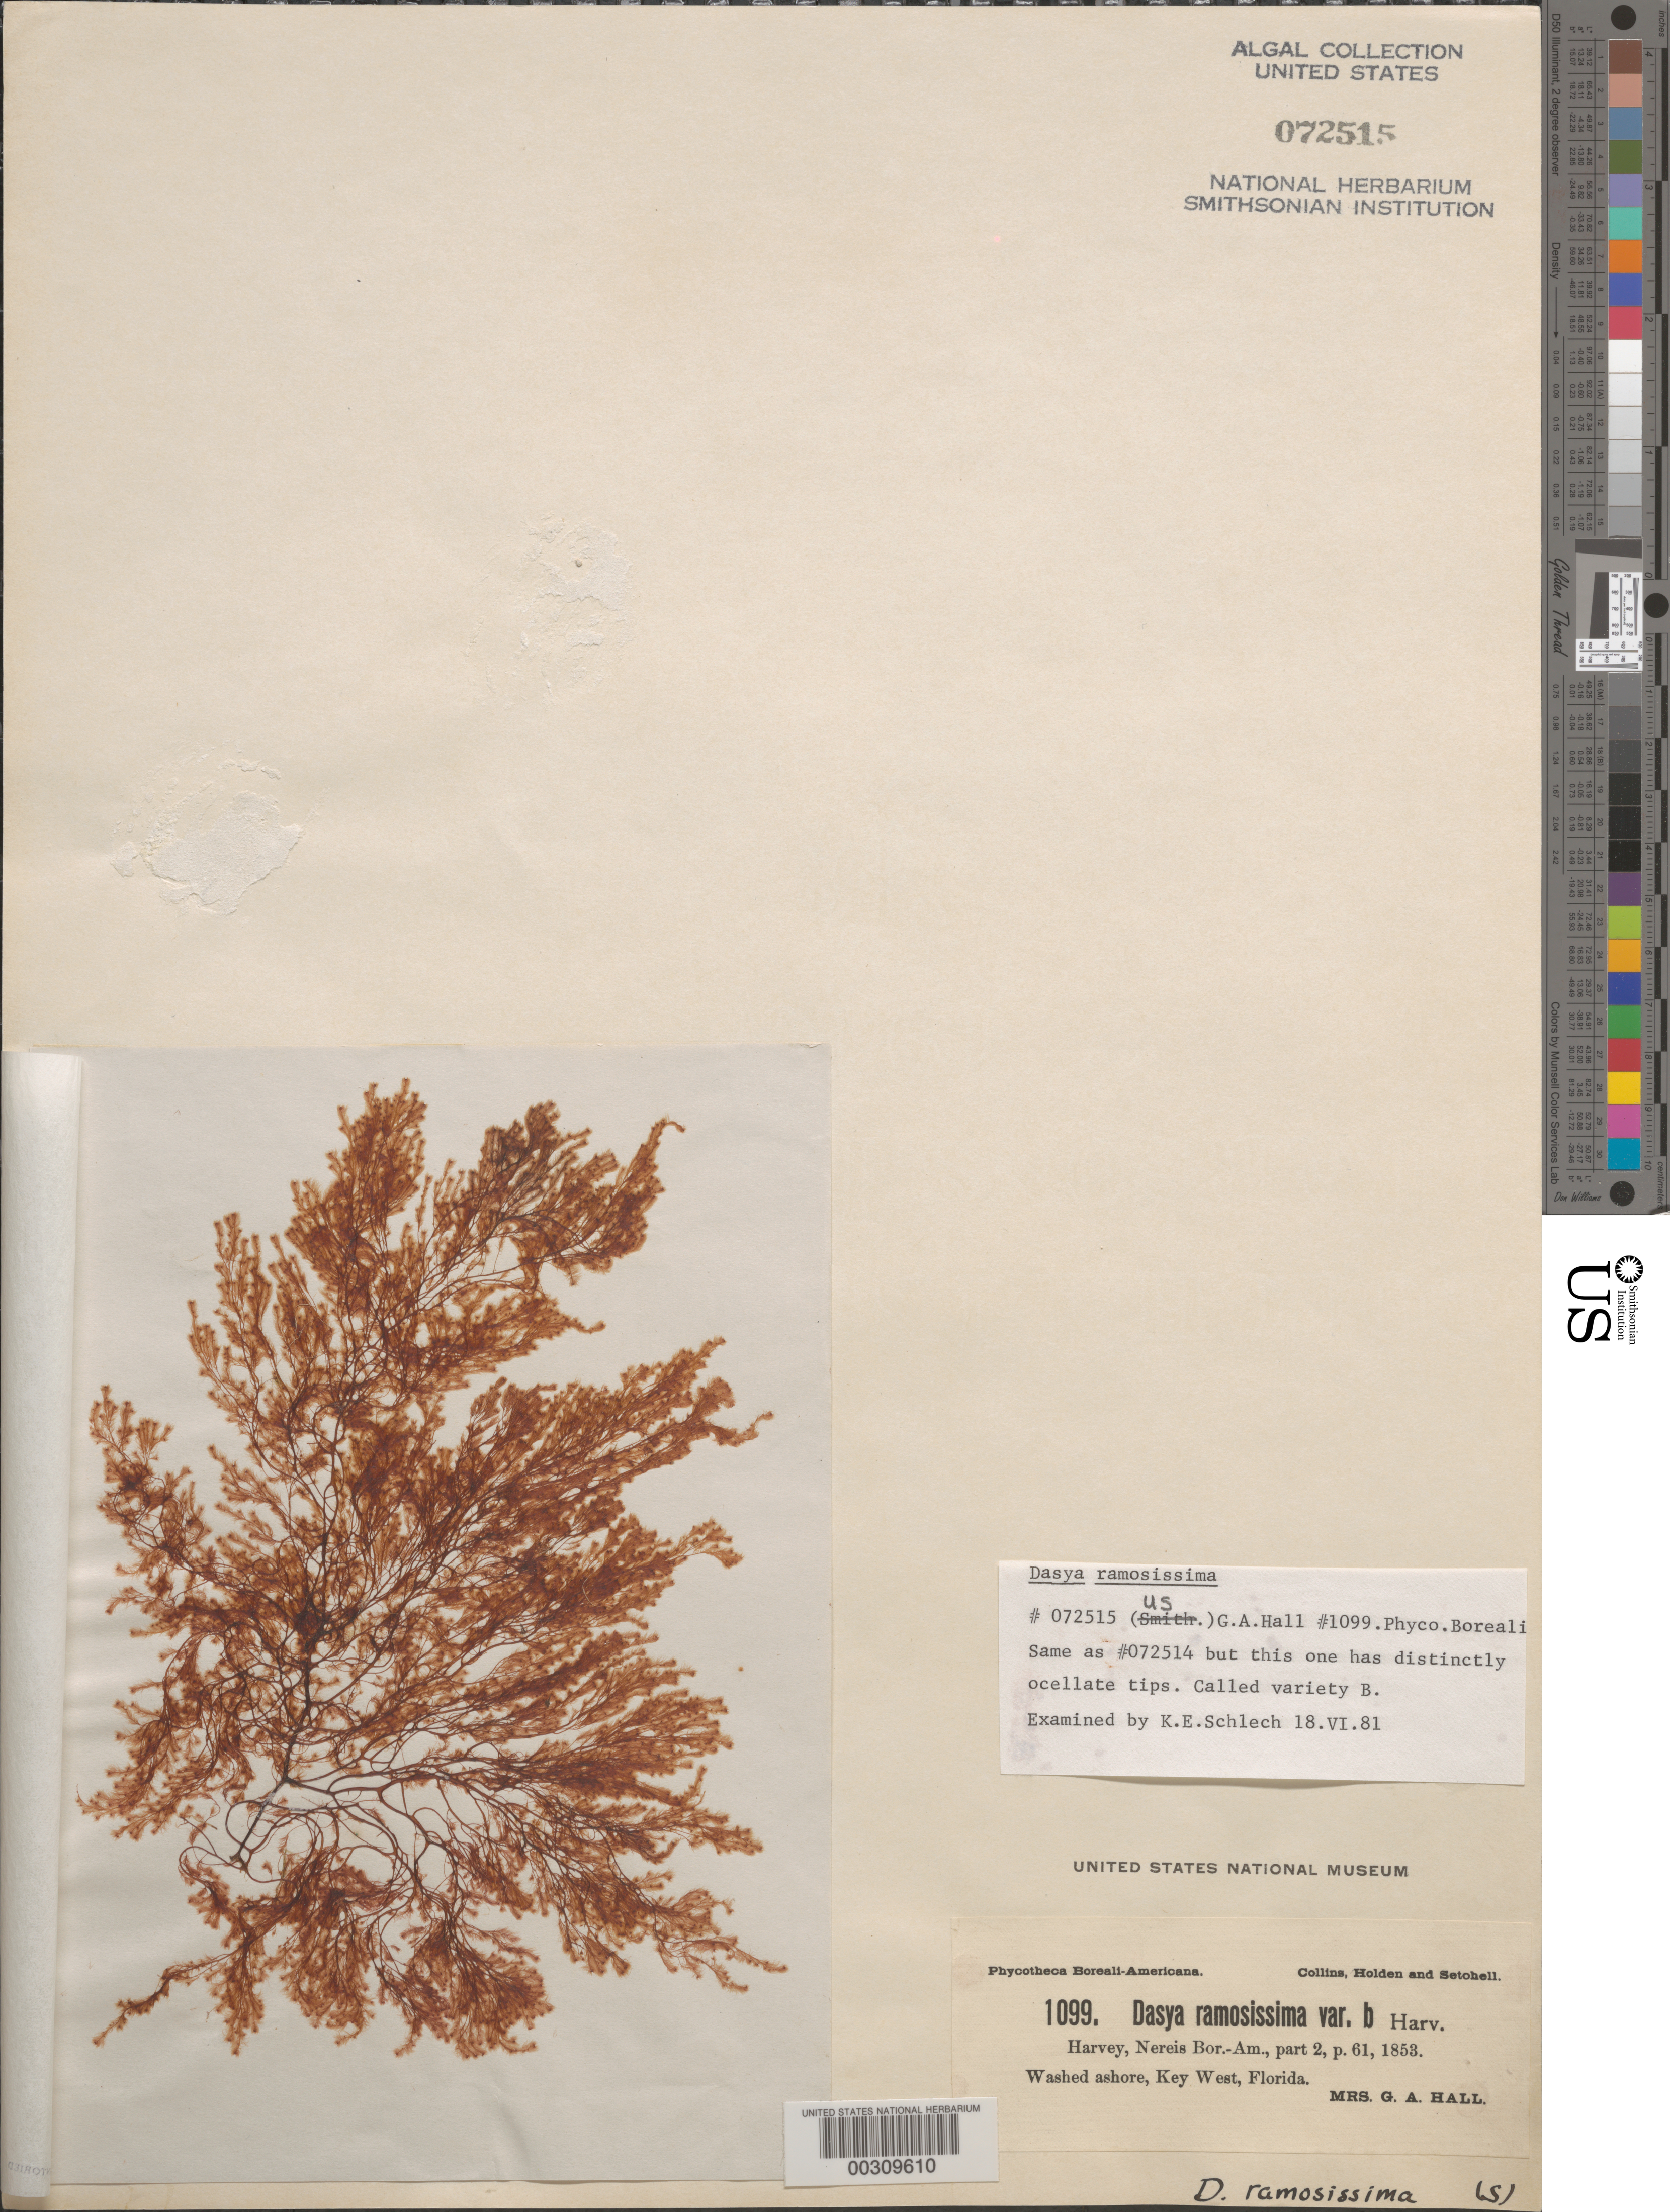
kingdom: Plantae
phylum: Rhodophyta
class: Florideophyceae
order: Ceramiales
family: Dasyaceae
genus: Dasya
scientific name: Dasya ramosissima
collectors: Mrs. Hall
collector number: PB-A 1099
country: United States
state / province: Florida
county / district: Monroe County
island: Key West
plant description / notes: Collins, Holden & Setchell, Phycotheca Boreali-Americana; variety "b"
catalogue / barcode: US 72515